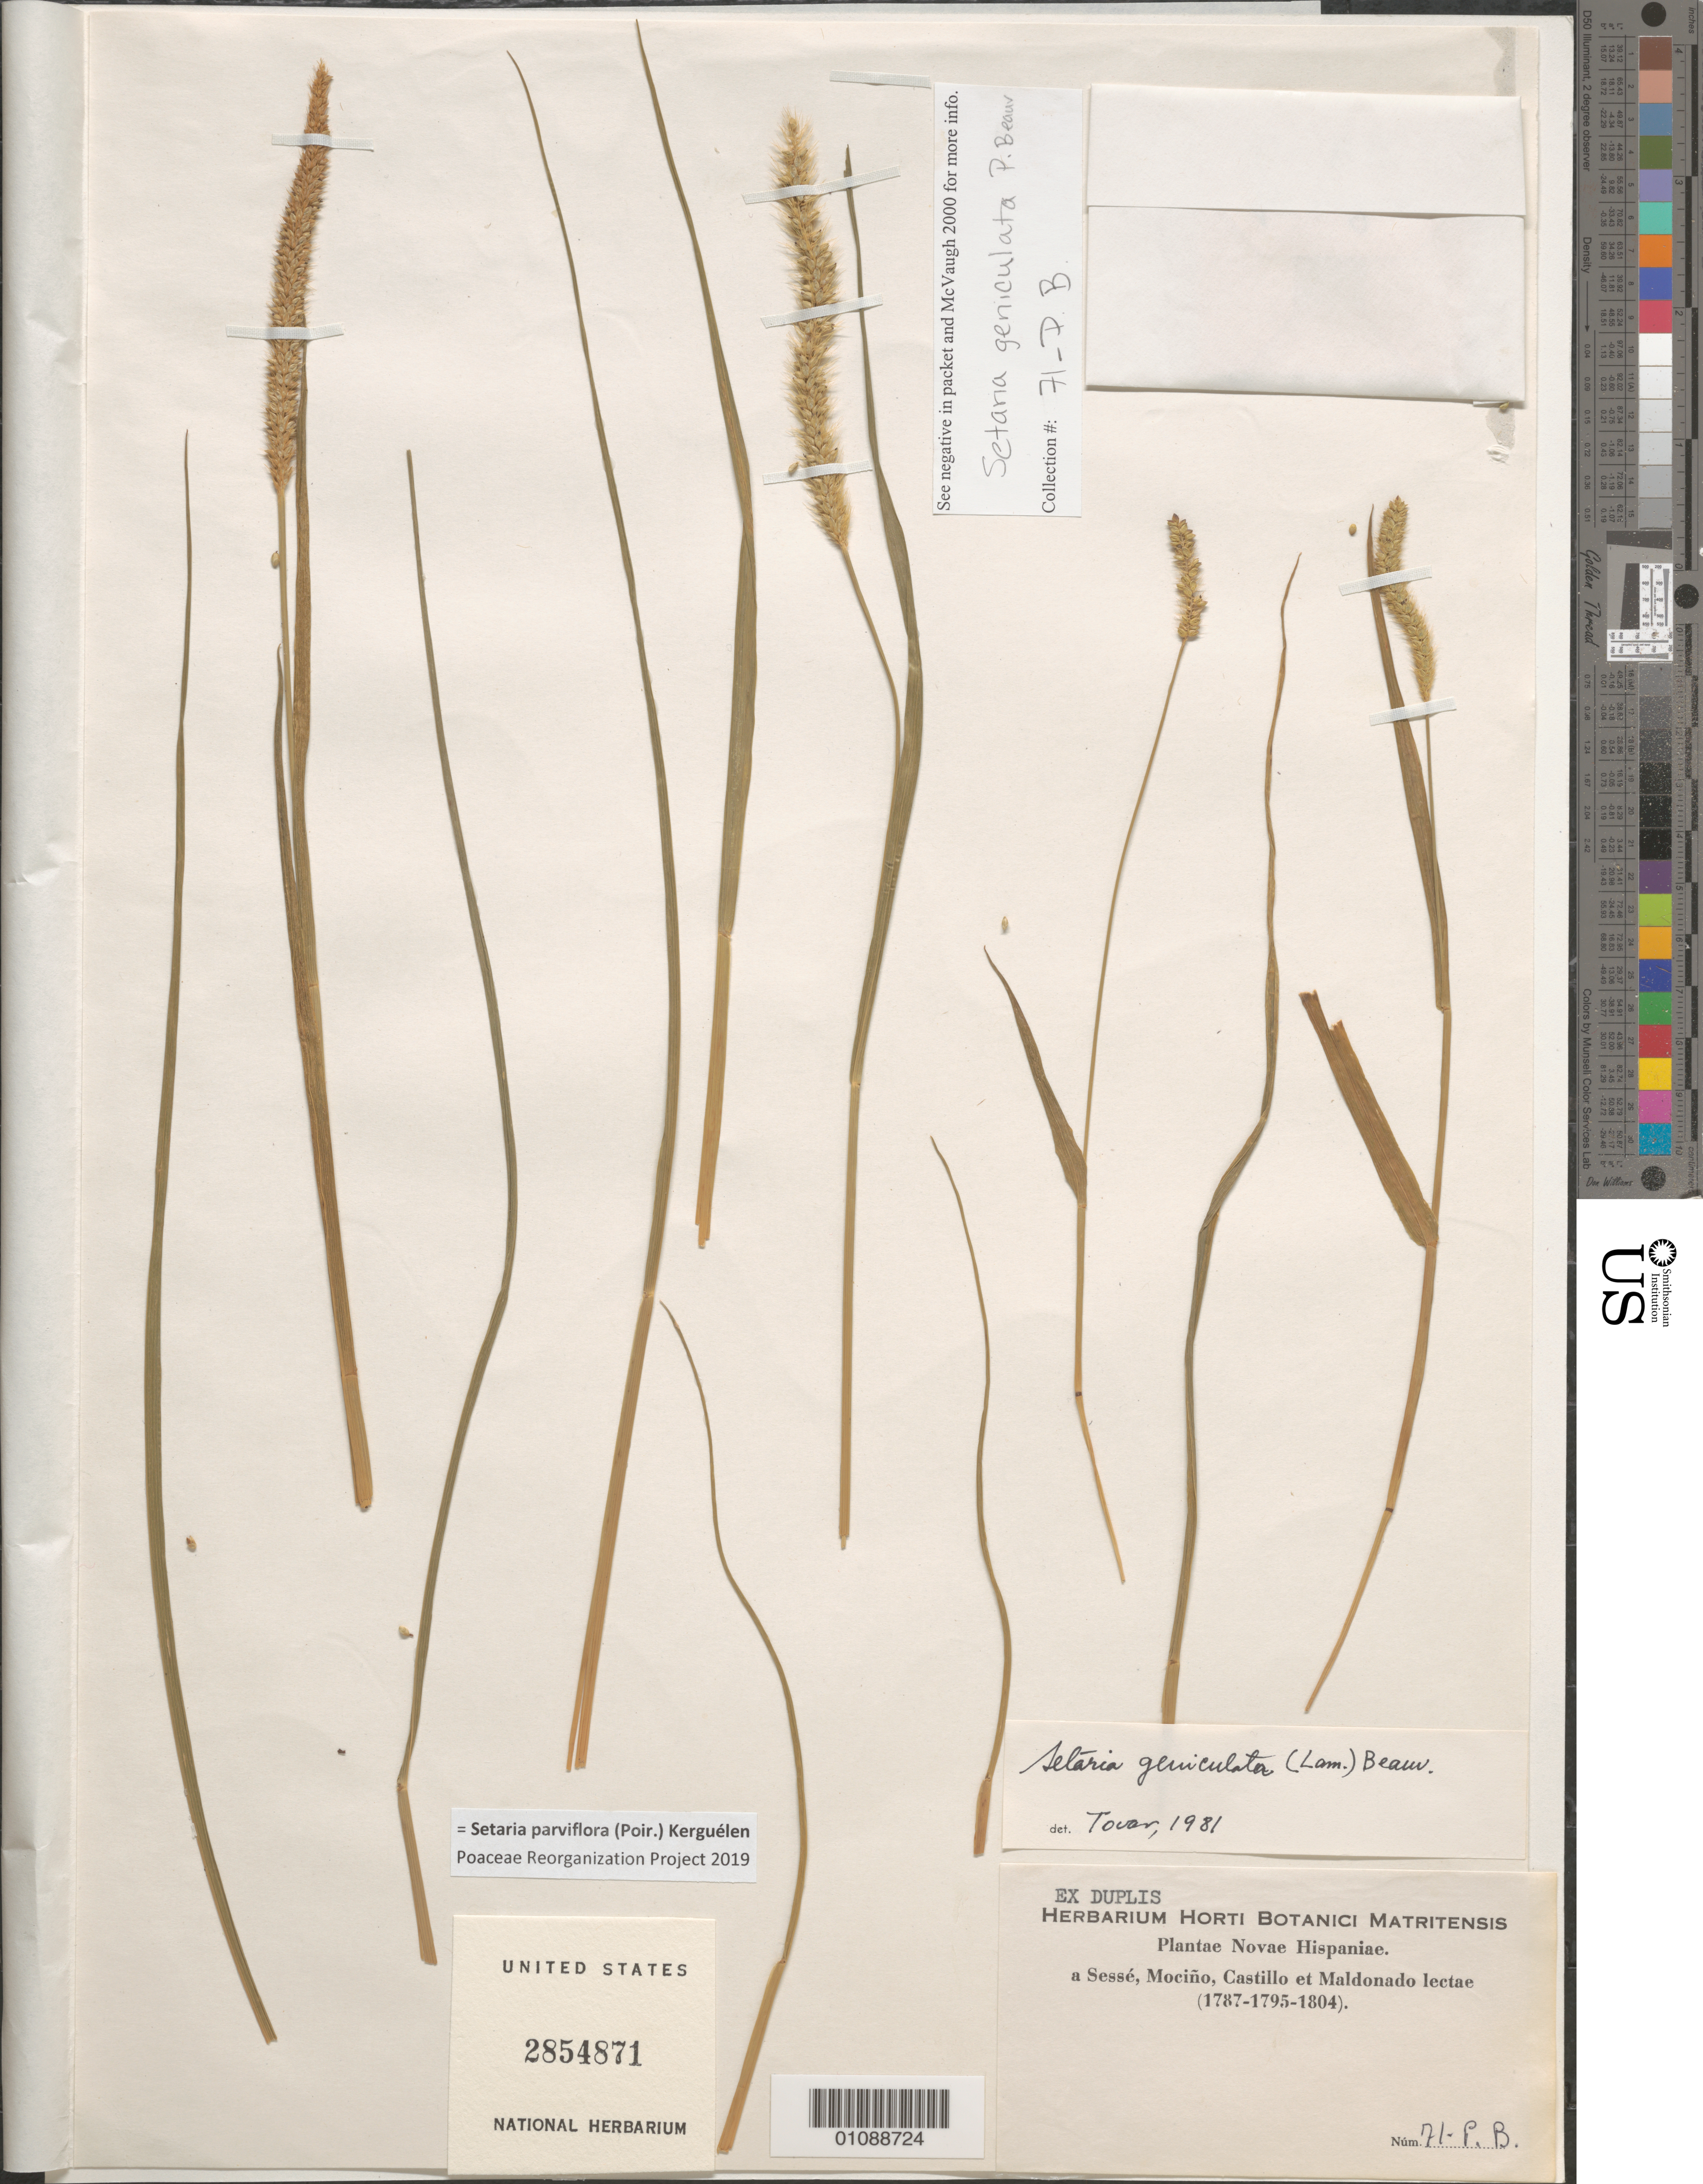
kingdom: Plantae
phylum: Tracheophyta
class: Liliopsida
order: Poales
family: Poaceae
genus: Setaria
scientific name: Setaria parviflora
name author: (Poir.) Kerguélen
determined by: Poaceae Reorganization Project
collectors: M. Sessé y Lacasta et al.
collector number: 71-P.B.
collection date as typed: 1787-1795-1804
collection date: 1787/1804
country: Mexico / United States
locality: Nueva Espana.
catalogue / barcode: US 2854871